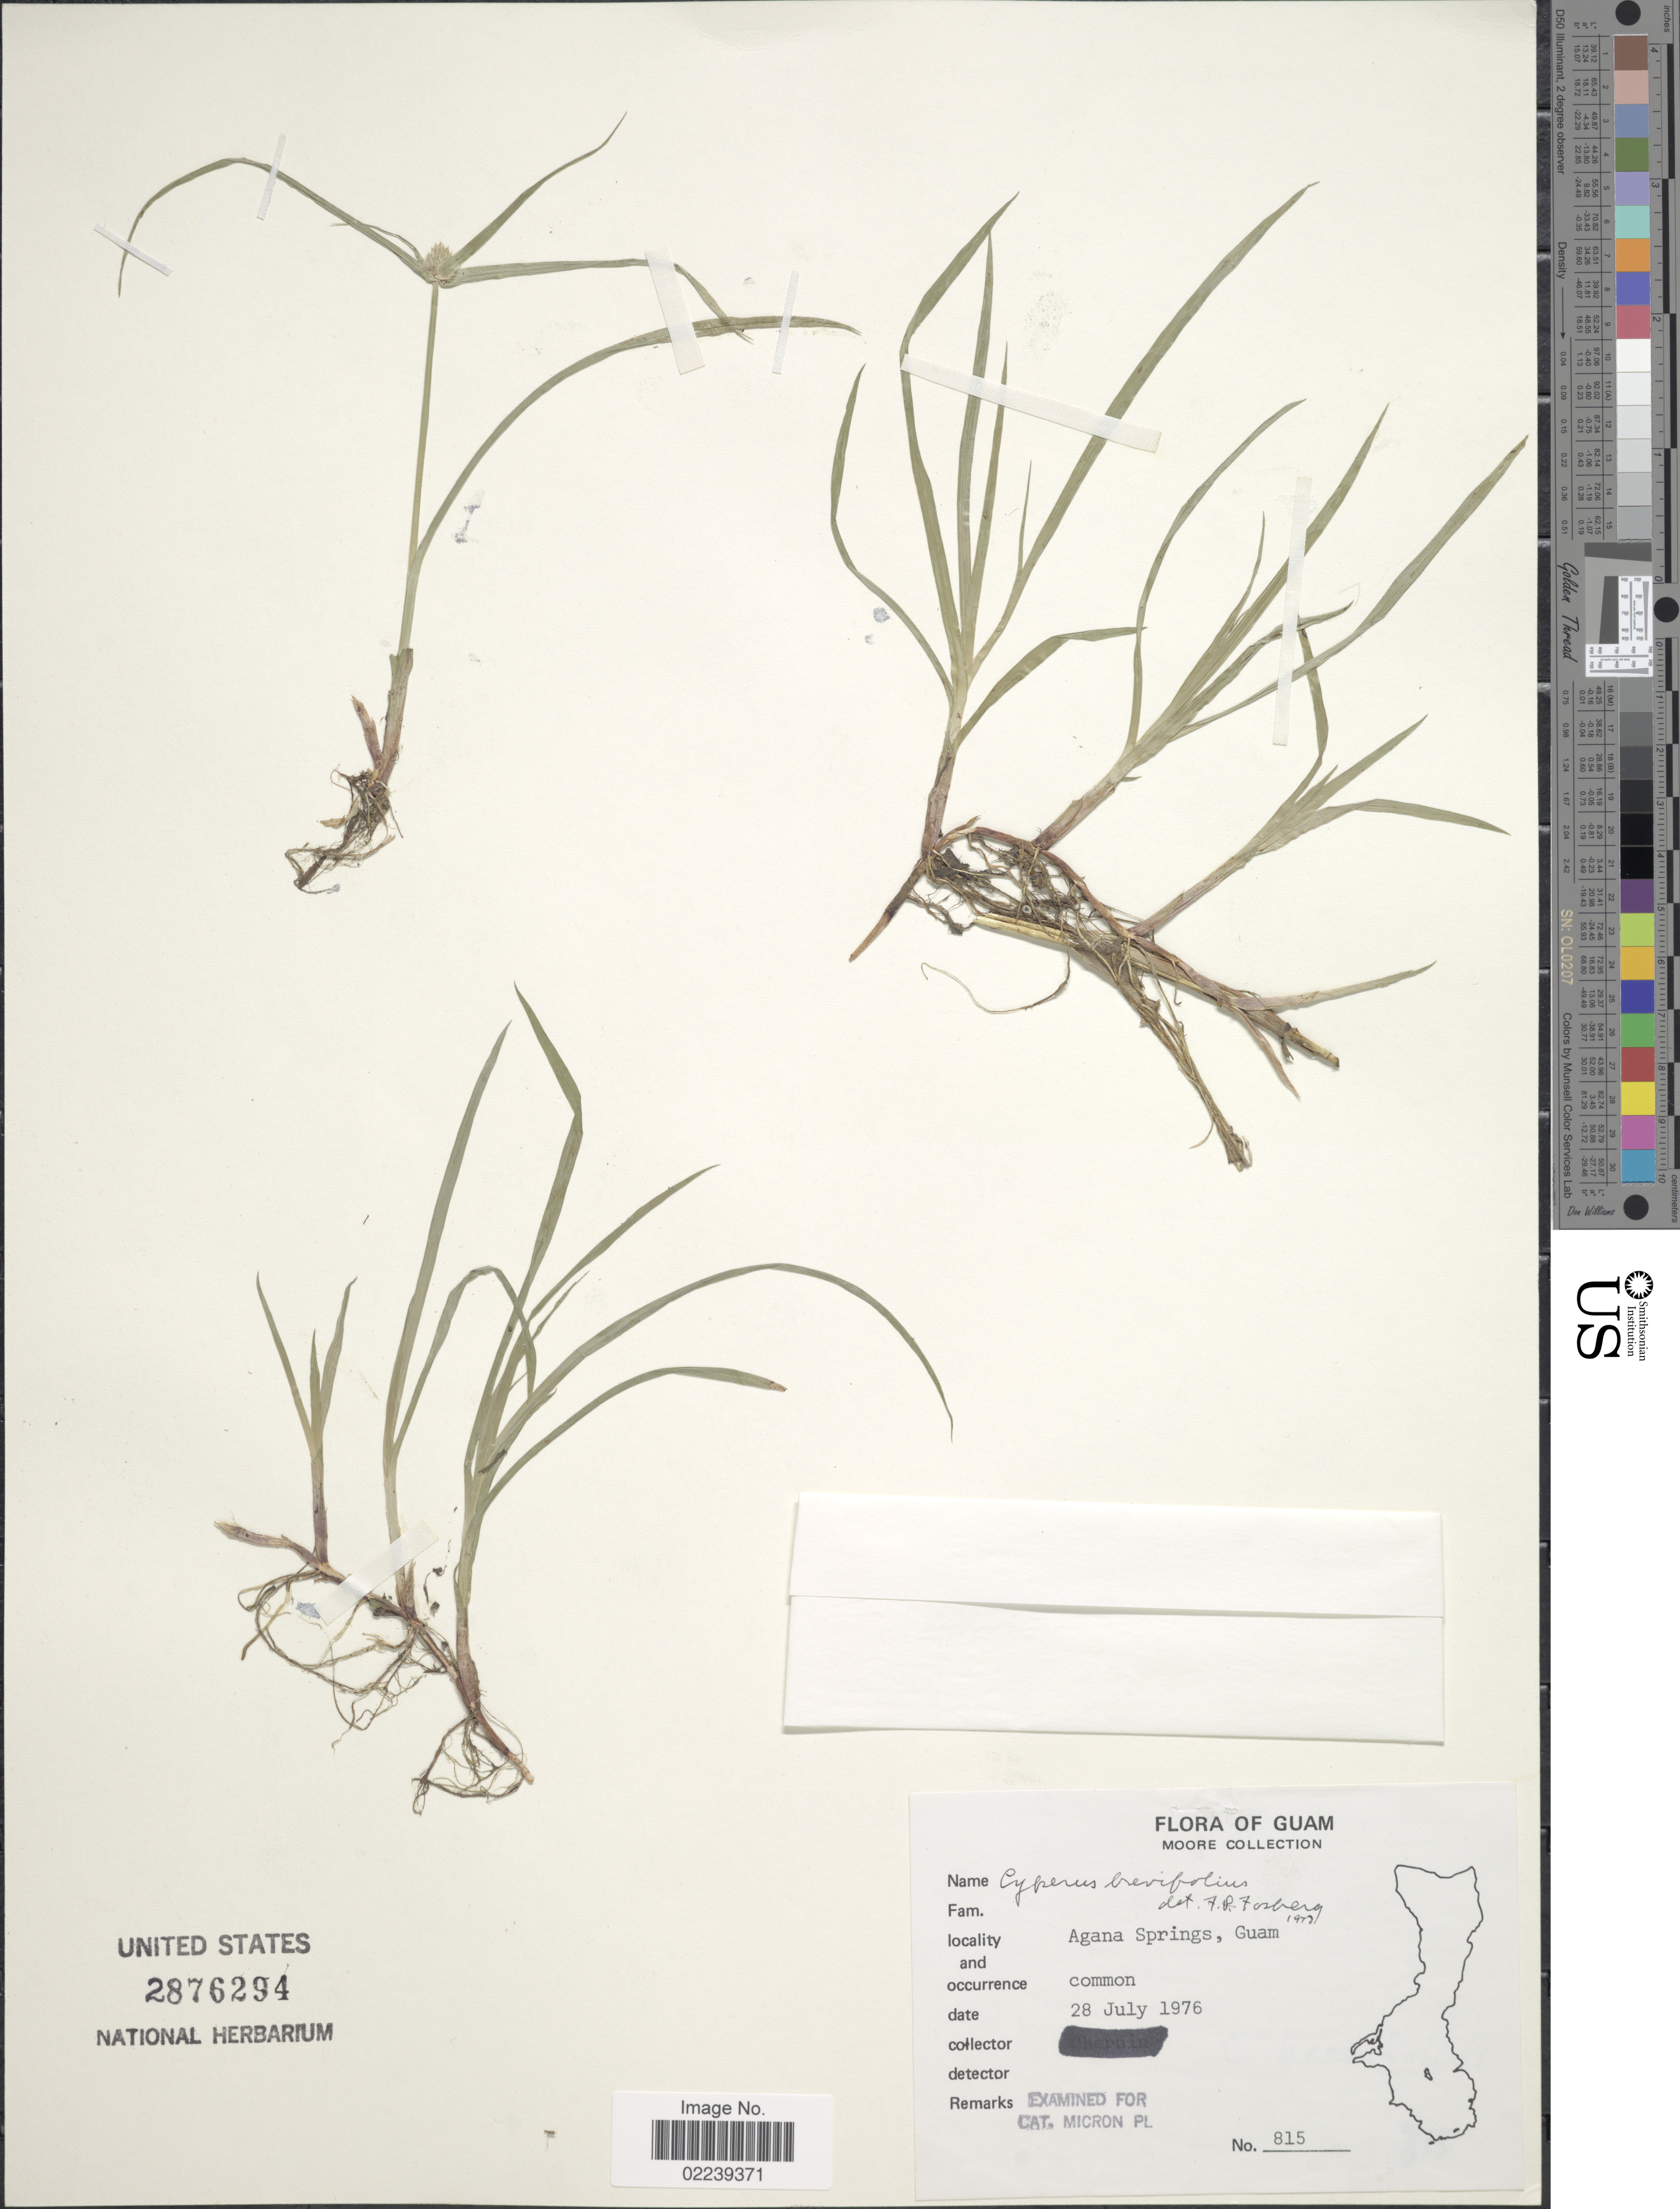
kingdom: Plantae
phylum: Tracheophyta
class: Liliopsida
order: Poales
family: Cyperaceae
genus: Cyperus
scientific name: Cyperus brevifolius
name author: (Rottb.) Hassk.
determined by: Strong, M. T., (US), Smithsonian Institution - National Museum of Natural History (UNITED STATES)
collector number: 815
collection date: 1976-07-28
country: Guam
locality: Agana Springs, common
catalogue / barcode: US 2876294